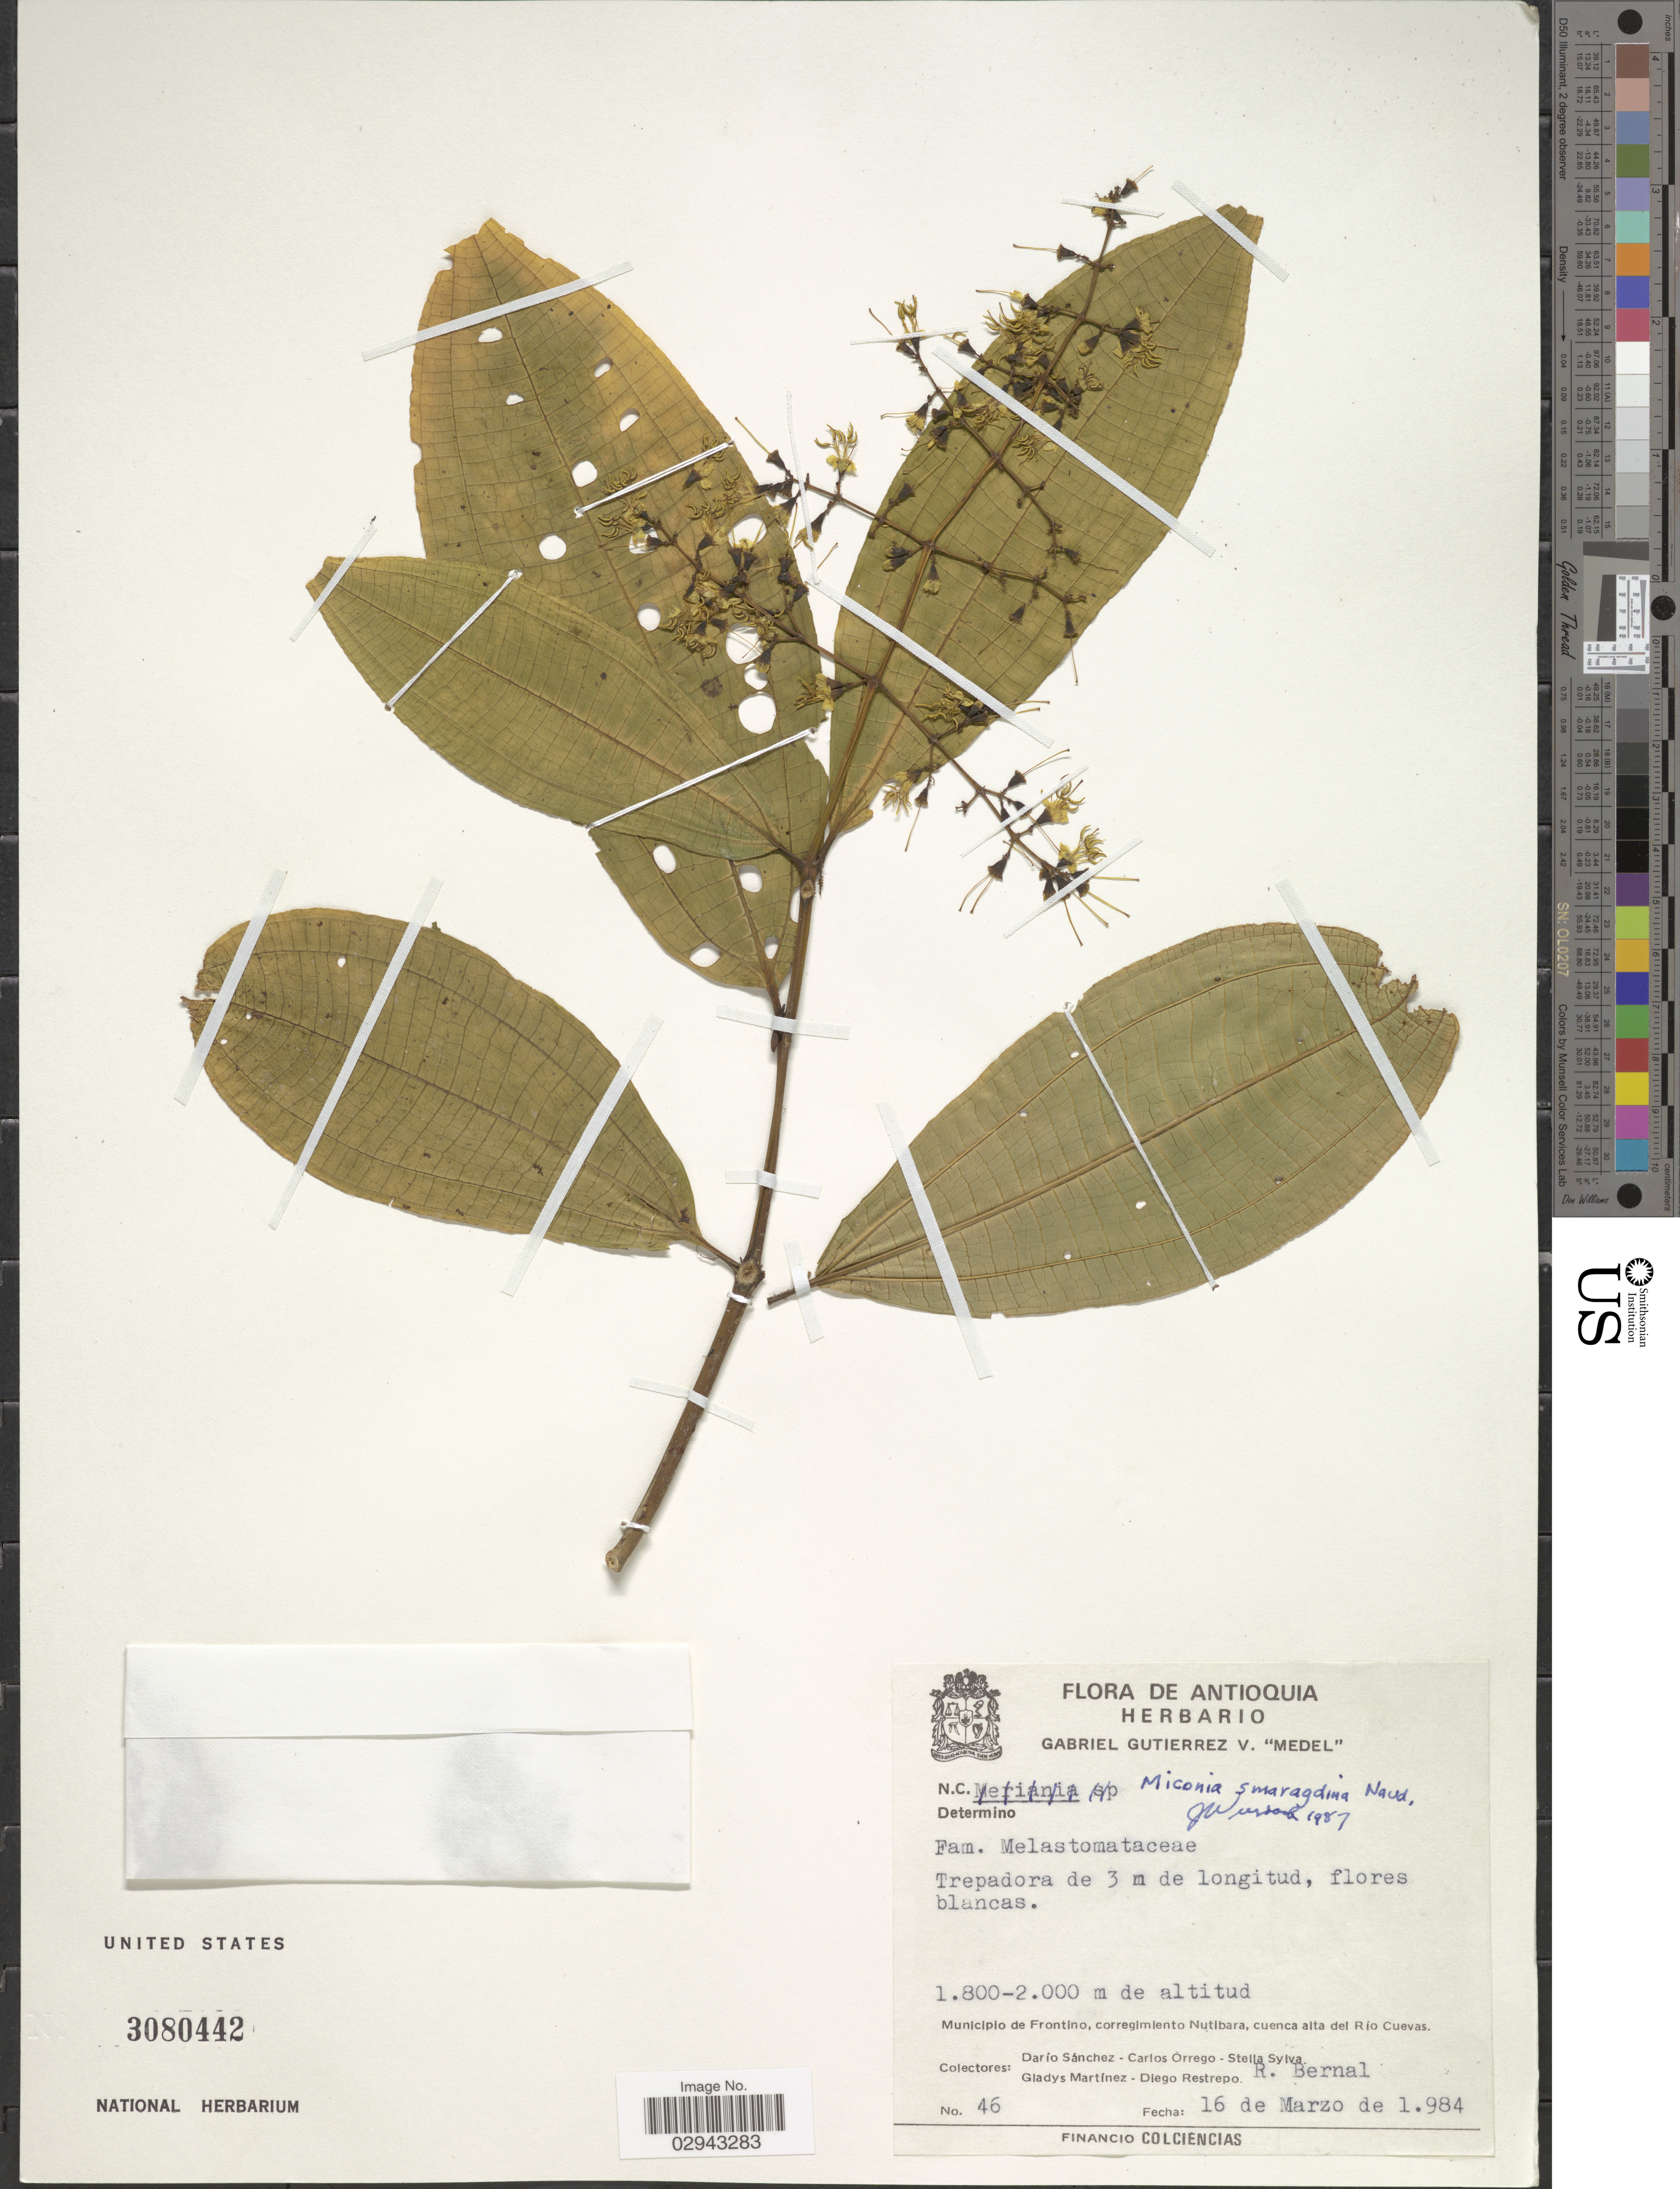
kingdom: Plantae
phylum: Tracheophyta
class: Magnoliopsida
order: Myrtales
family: Melastomataceae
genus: Miconia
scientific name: Miconia smaragdina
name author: Naudin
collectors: D. Sánchez, C. Orrego, S. Sylva, G. Martínez & et al.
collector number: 46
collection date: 1984-03-16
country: Colombia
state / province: Antioquia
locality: Municipio de Frontino, corregimiente Nutibara, cuenca alta del Río Cuevas.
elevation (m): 1800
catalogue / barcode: US 3080442